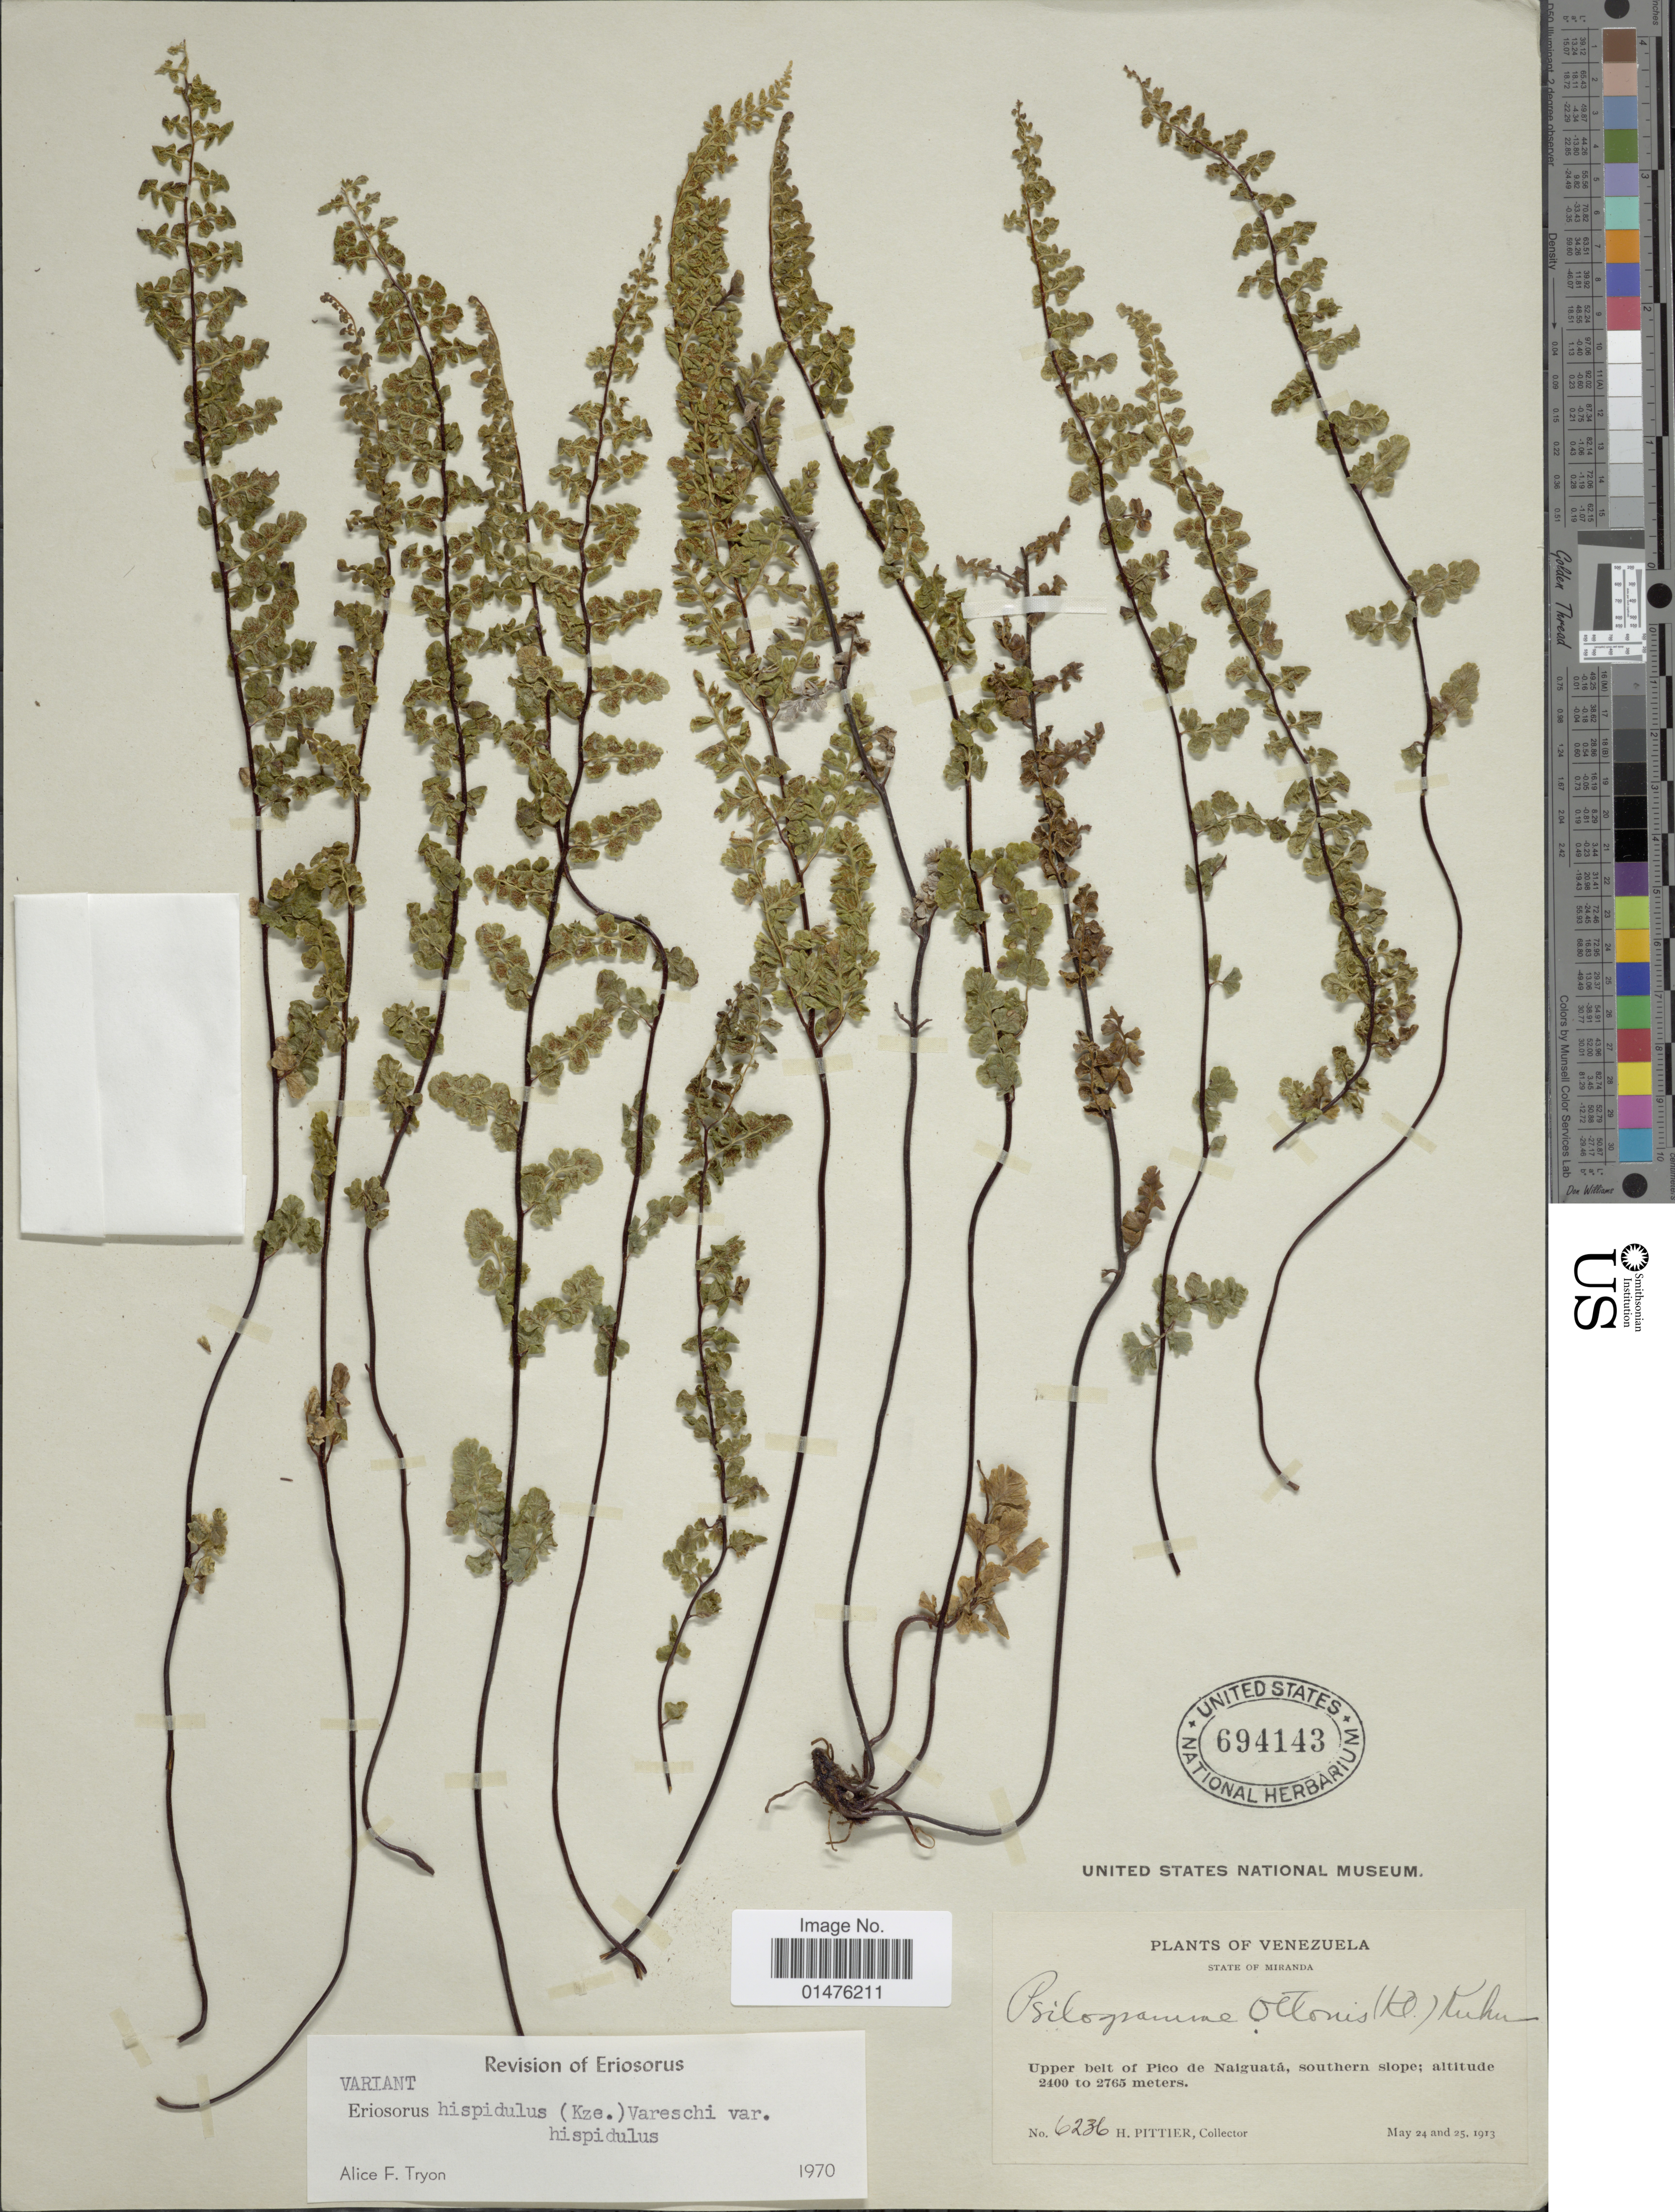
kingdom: Plantae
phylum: Tracheophyta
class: Polypodiopsida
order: Polypodiales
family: Pteridaceae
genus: Jamesonia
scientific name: Jamesonia hispidula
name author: Kunze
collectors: H. F. Pittier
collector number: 6236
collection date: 1913-05-24/1913-05-25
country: Venezuela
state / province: Miranda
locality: Upper belt of Pico de Nalguatá, southern slope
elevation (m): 2400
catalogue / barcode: US 694143